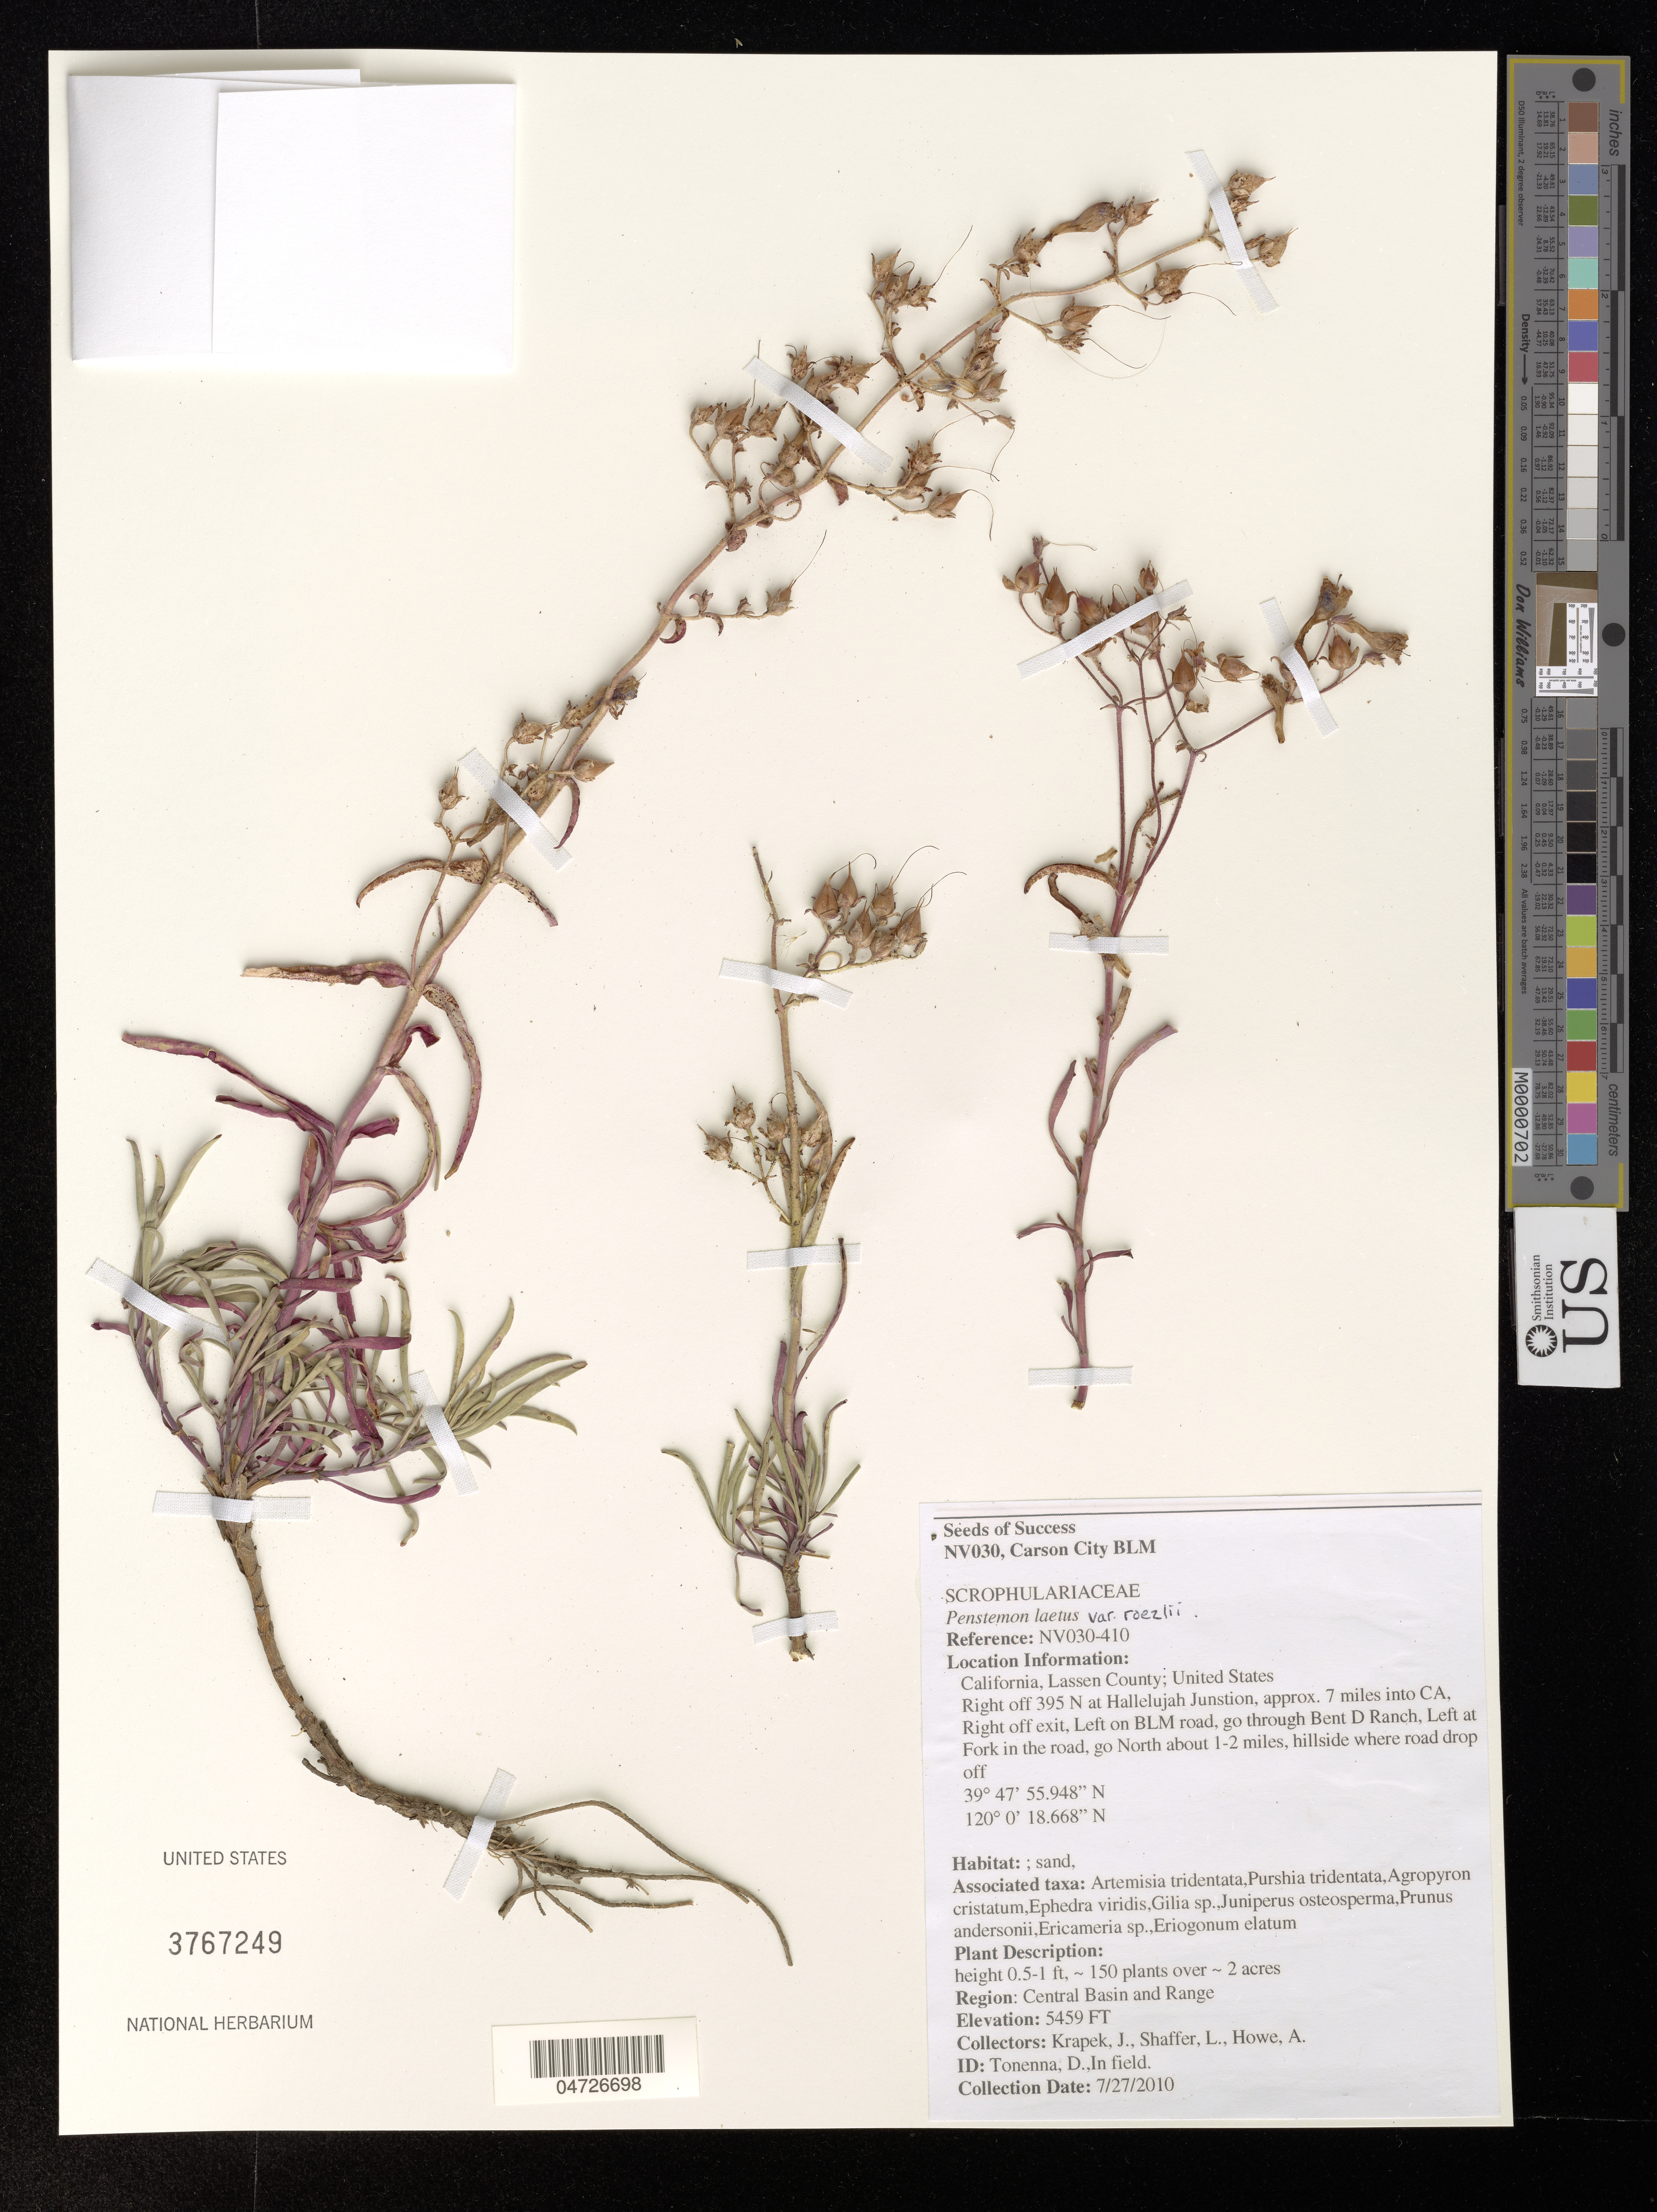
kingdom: Plantae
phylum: Tracheophyta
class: Magnoliopsida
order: Lamiales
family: Plantaginaceae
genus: Penstemon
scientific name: Penstemon laetus var. roezlii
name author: (Regel) Jeps.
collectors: J. Krapek, L. Shaffer & A. Howe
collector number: NV030-410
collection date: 2010-07-27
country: United States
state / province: California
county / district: Lassen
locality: Lassen County. Right off 395 N at Hallelujah Junstion, approx. 7 miles into CA, Right off exit, Left on BLM road, go through Bent D Ranch, Left at Fork in the road, go North about 1-2 miles, hillside where road drop off.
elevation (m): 1664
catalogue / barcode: US 3767249